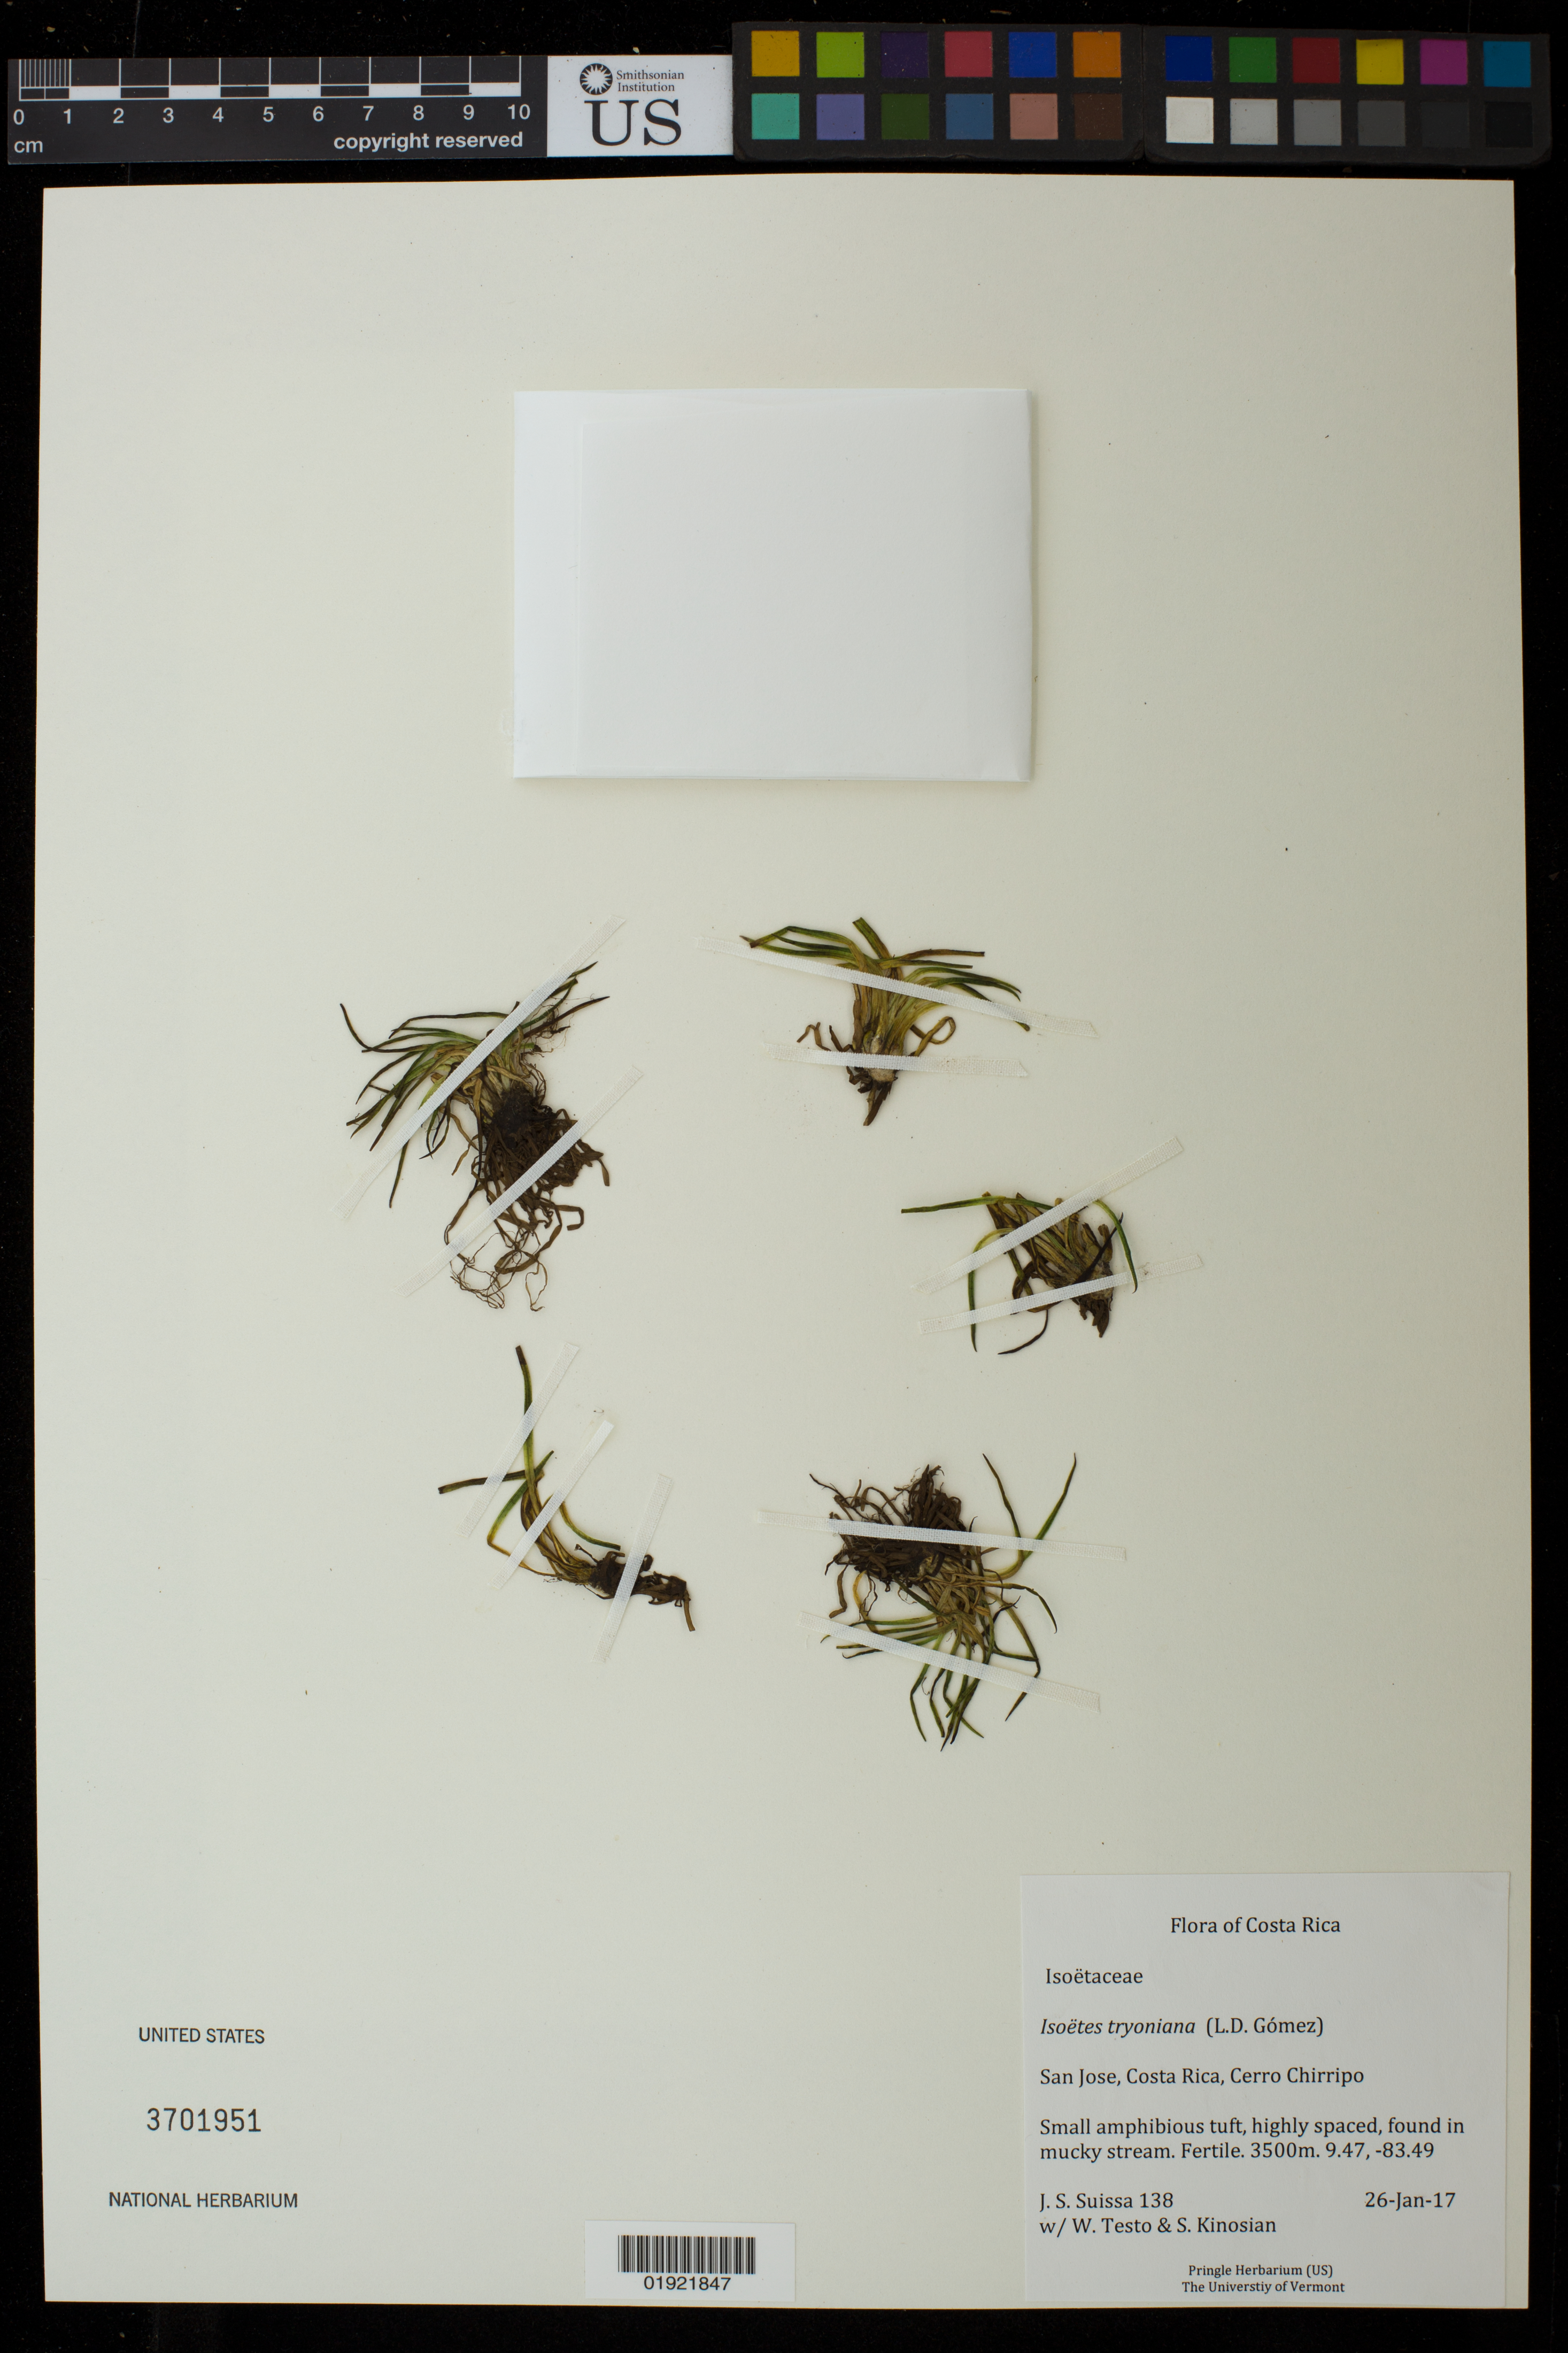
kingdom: Plantae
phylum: Tracheophyta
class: Lycopodiopsida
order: Isoetales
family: Isoetaceae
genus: Isoetes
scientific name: Isoetes tryoniana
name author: L.D. Gómez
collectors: J. S. Suissa, W. Testo & S. Kinosian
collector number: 1385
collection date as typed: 26-Jan-17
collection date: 2017-01-26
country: Costa Rica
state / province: San José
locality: San Jose, Costa Rica, Cerro Chirripo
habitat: found in mucky stream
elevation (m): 3500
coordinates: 9.47, -83.49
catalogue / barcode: US 3701951